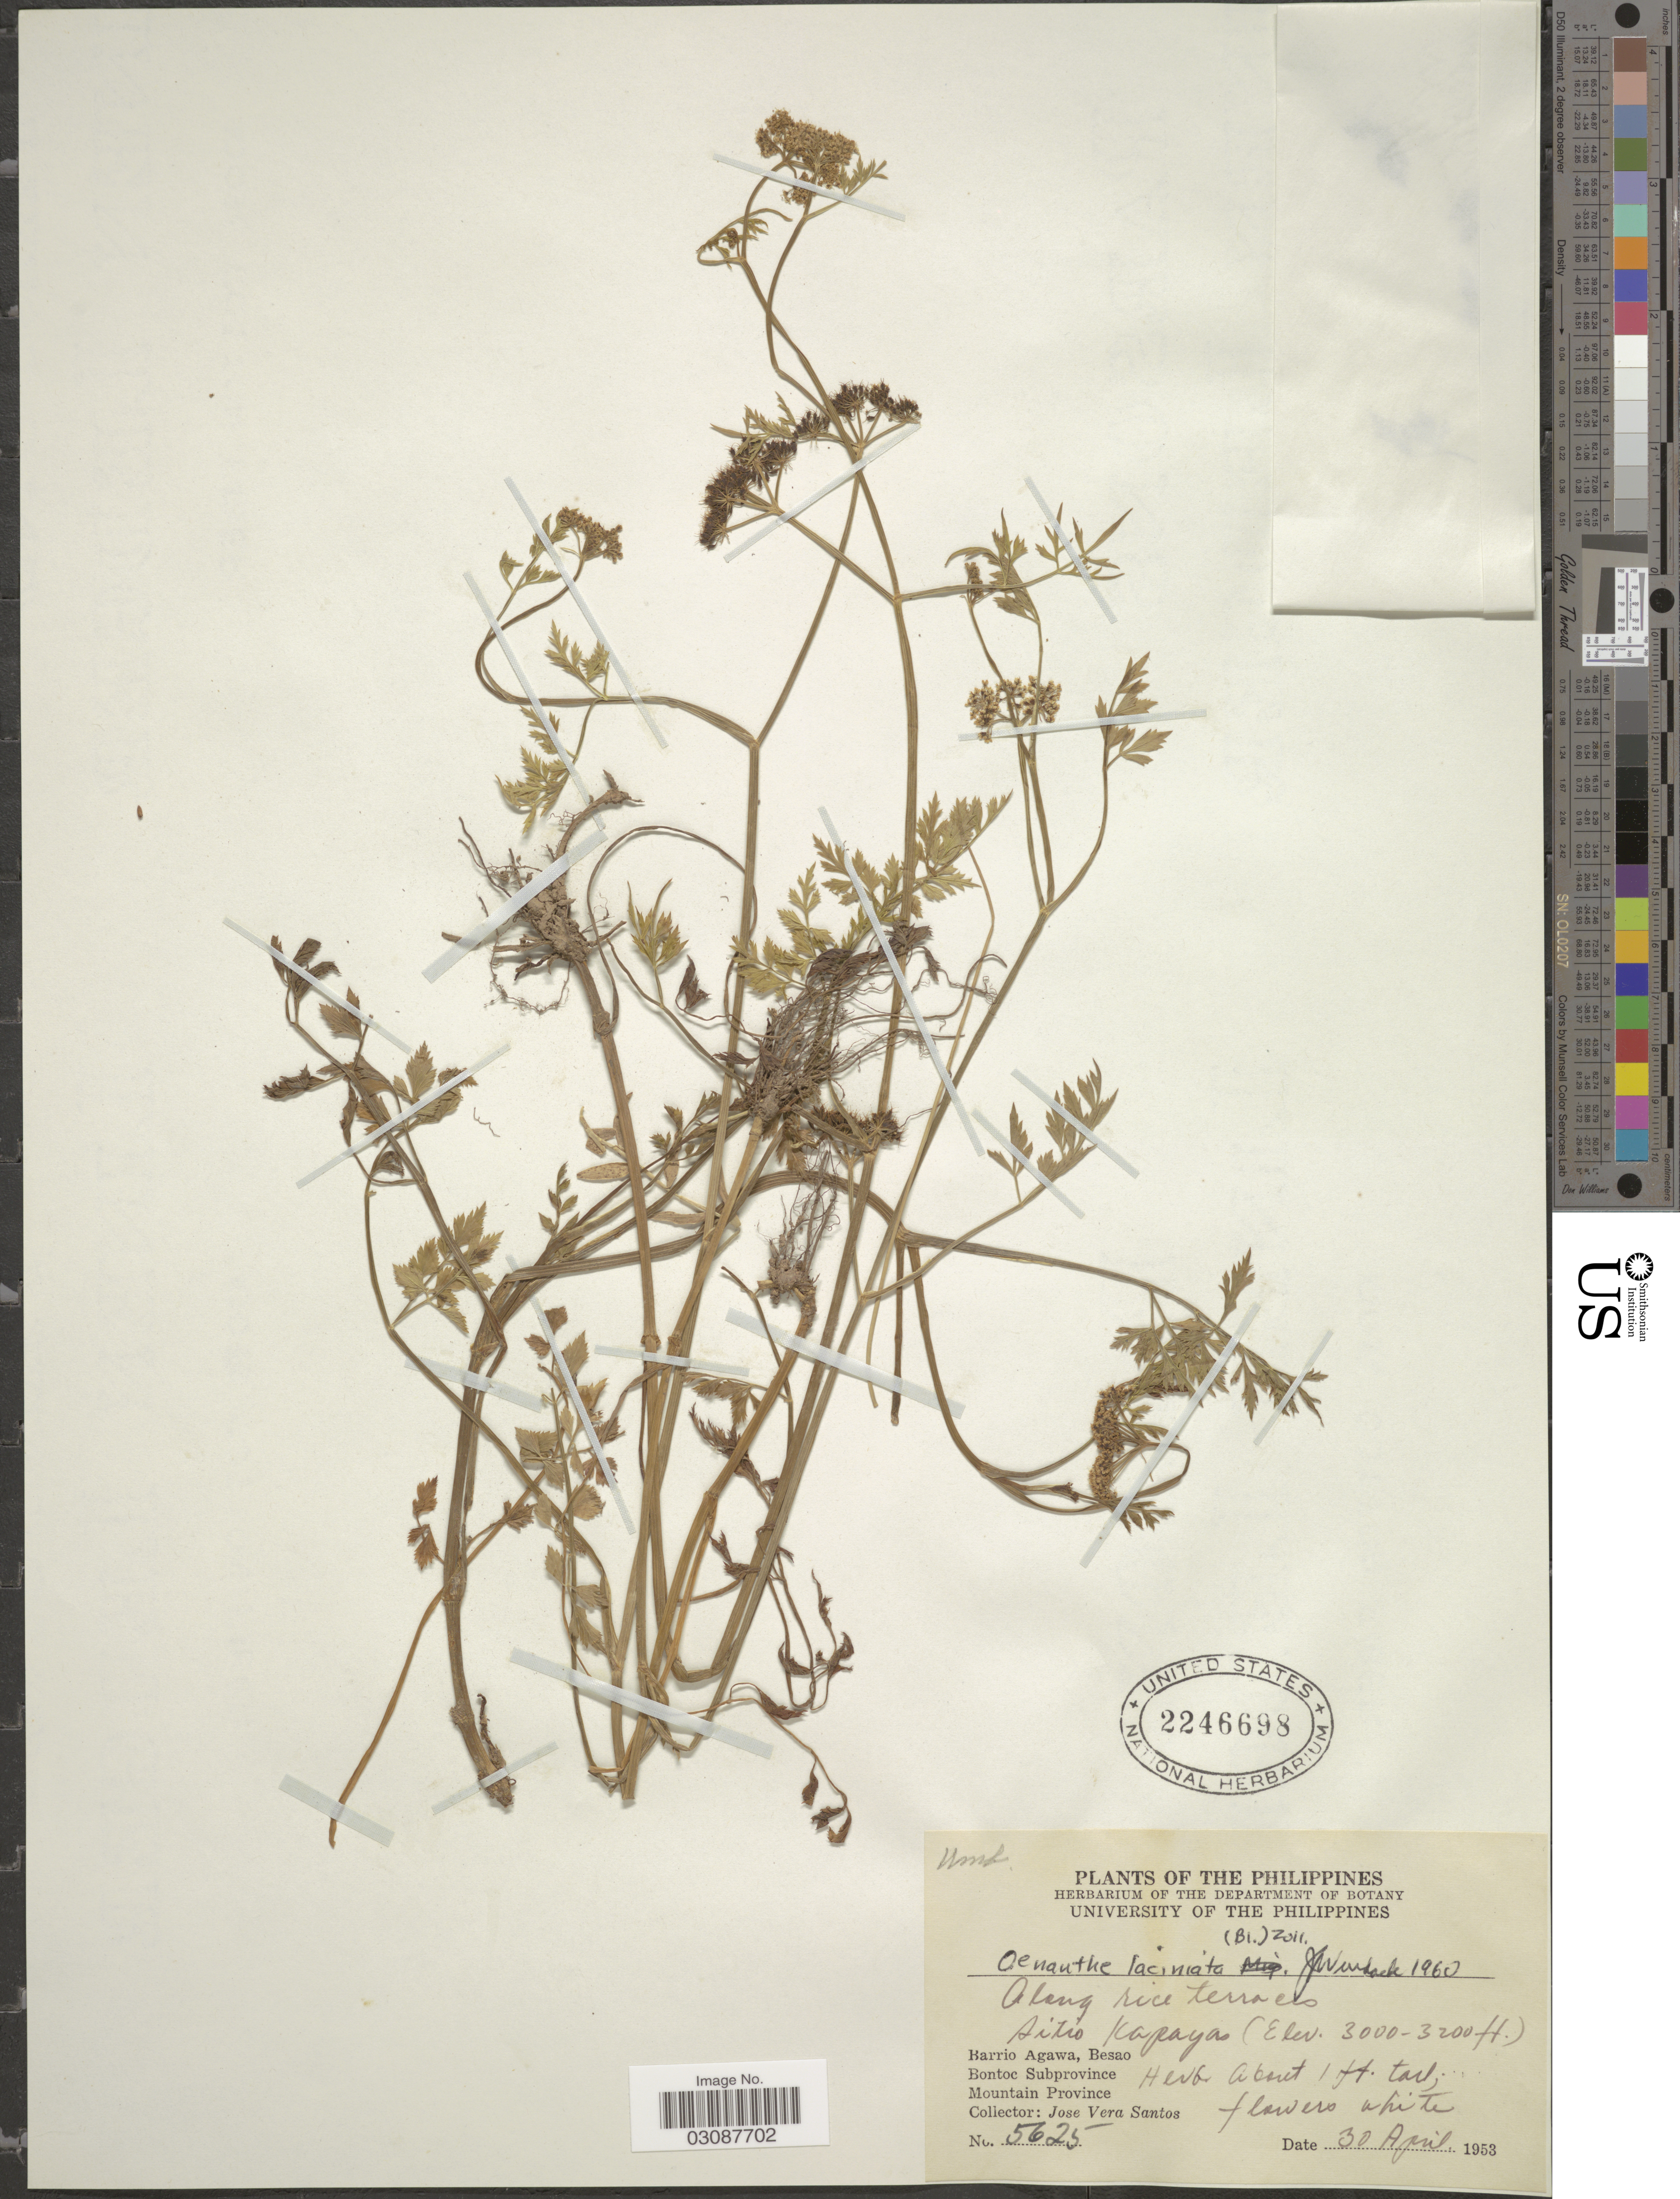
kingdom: Plantae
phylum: Tracheophyta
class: Magnoliopsida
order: Apiales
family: Apiaceae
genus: Oenanthe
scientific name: Oenanthe laciniata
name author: Zoll.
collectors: J. Santos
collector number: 5625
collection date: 1953-04-30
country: Philippines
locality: Along rice terraces, Sitio Kapaya, Barrio Agawa, Besao, Bontoc Subprovince, Mountain Province.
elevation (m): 914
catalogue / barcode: US 2246698